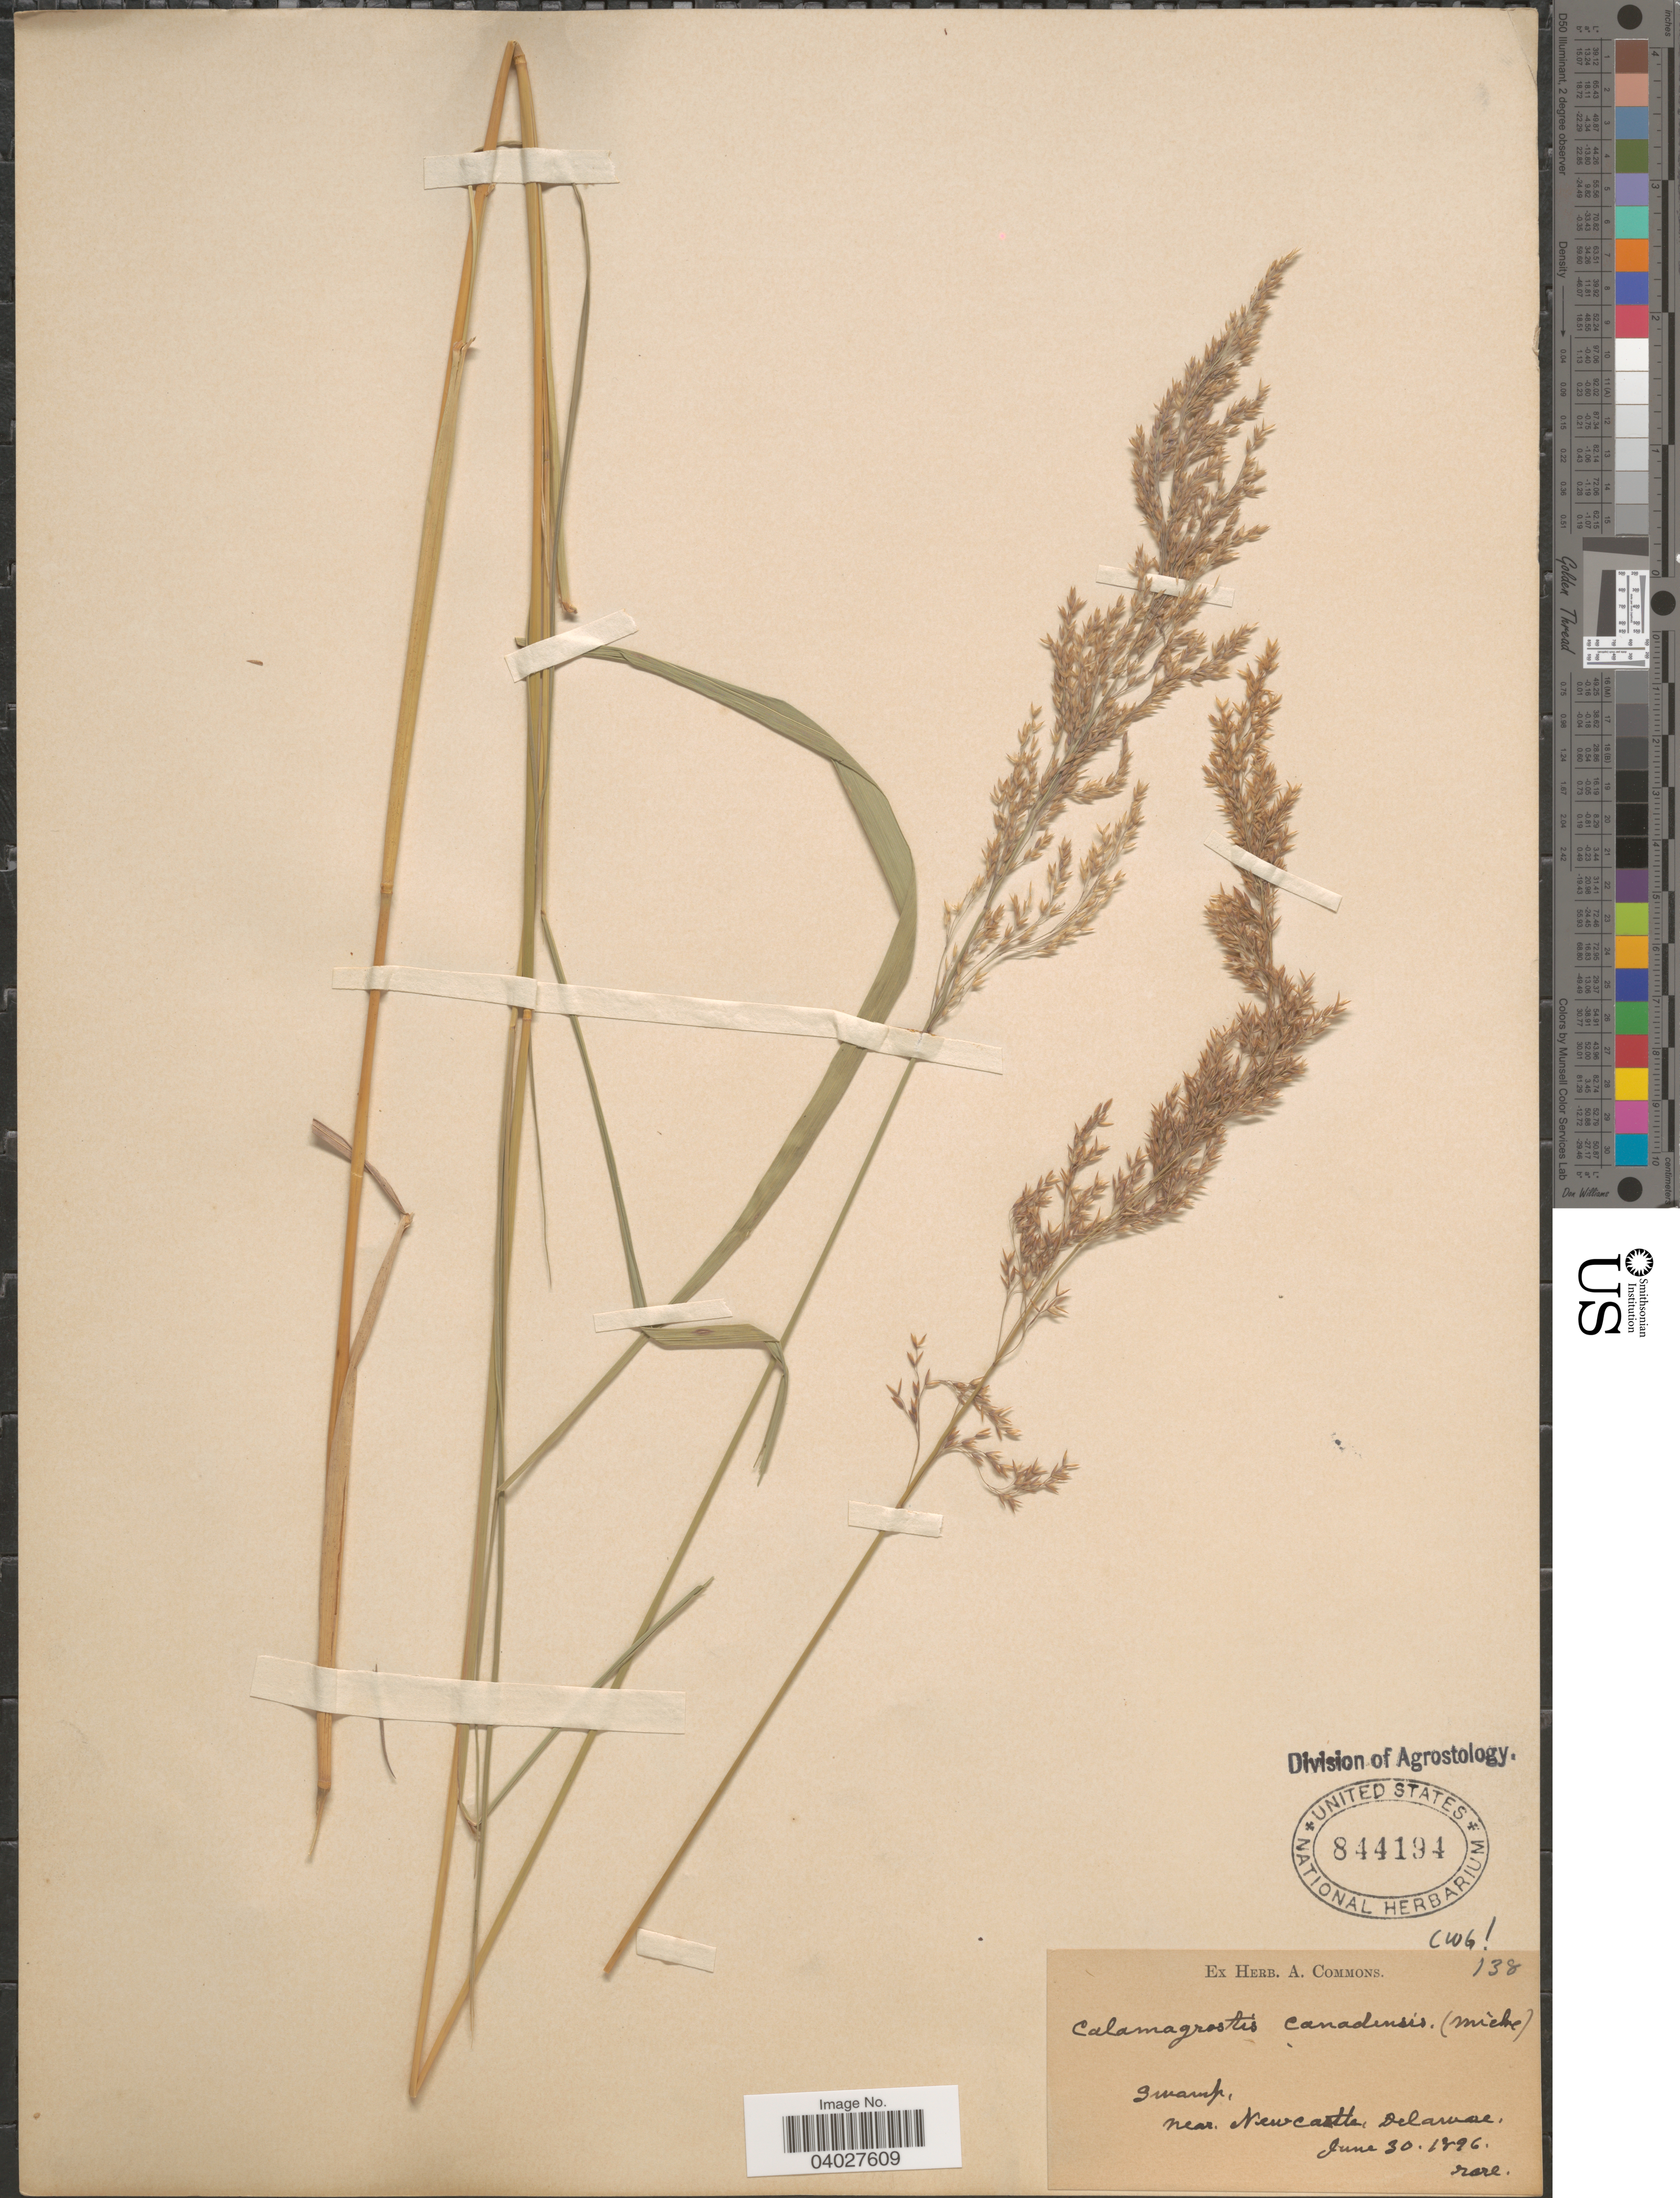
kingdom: Plantae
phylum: Tracheophyta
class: Liliopsida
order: Poales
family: Poaceae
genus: Calamagrostis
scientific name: Calamagrostis canadensis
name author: (Michx.) P. Beauv.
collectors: ex herb. A. Commons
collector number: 138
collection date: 1896-06-30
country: United States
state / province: Delaware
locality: Swamp, near Newcastle.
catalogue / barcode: US 844194